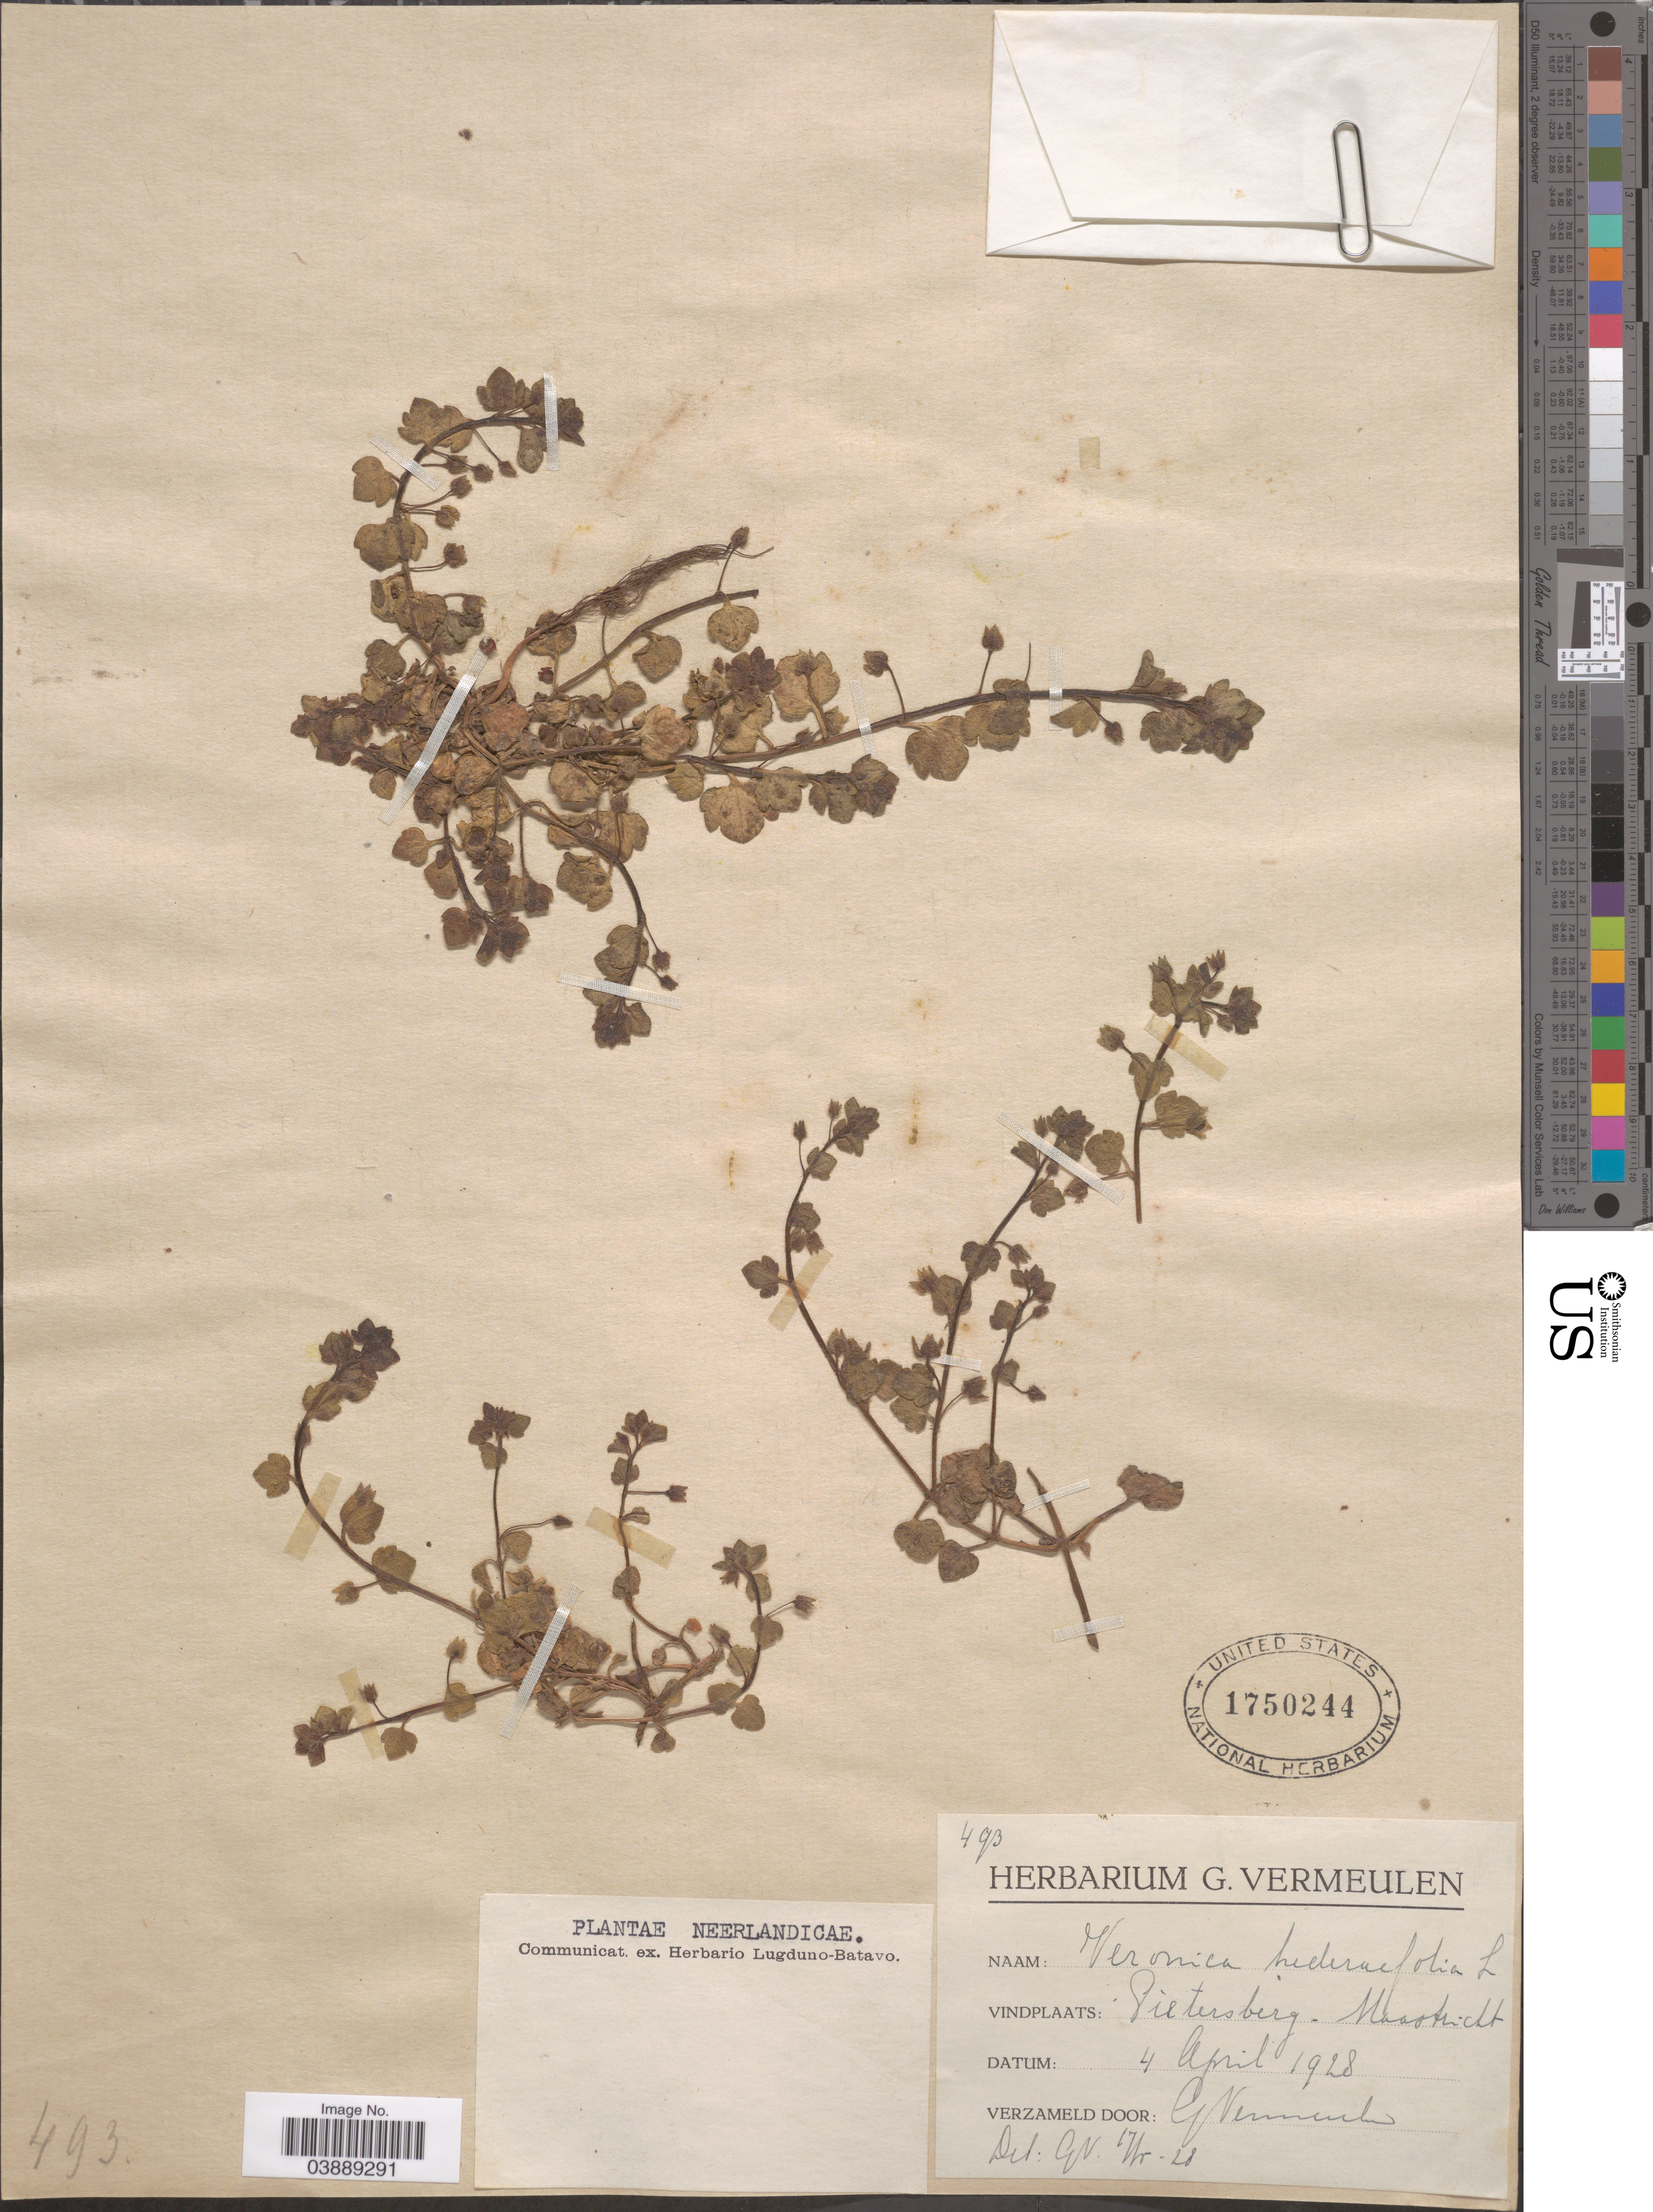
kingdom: Plantae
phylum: Tracheophyta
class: Magnoliopsida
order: Lamiales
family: Plantaginaceae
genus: Veronica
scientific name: Veronica hederifolia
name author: L.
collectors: G. Vermeulen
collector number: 493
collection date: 1928-04-04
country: Netherlands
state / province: Limburg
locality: Neerlandicae. Pietersberg. Maastricht.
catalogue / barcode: US 1750244